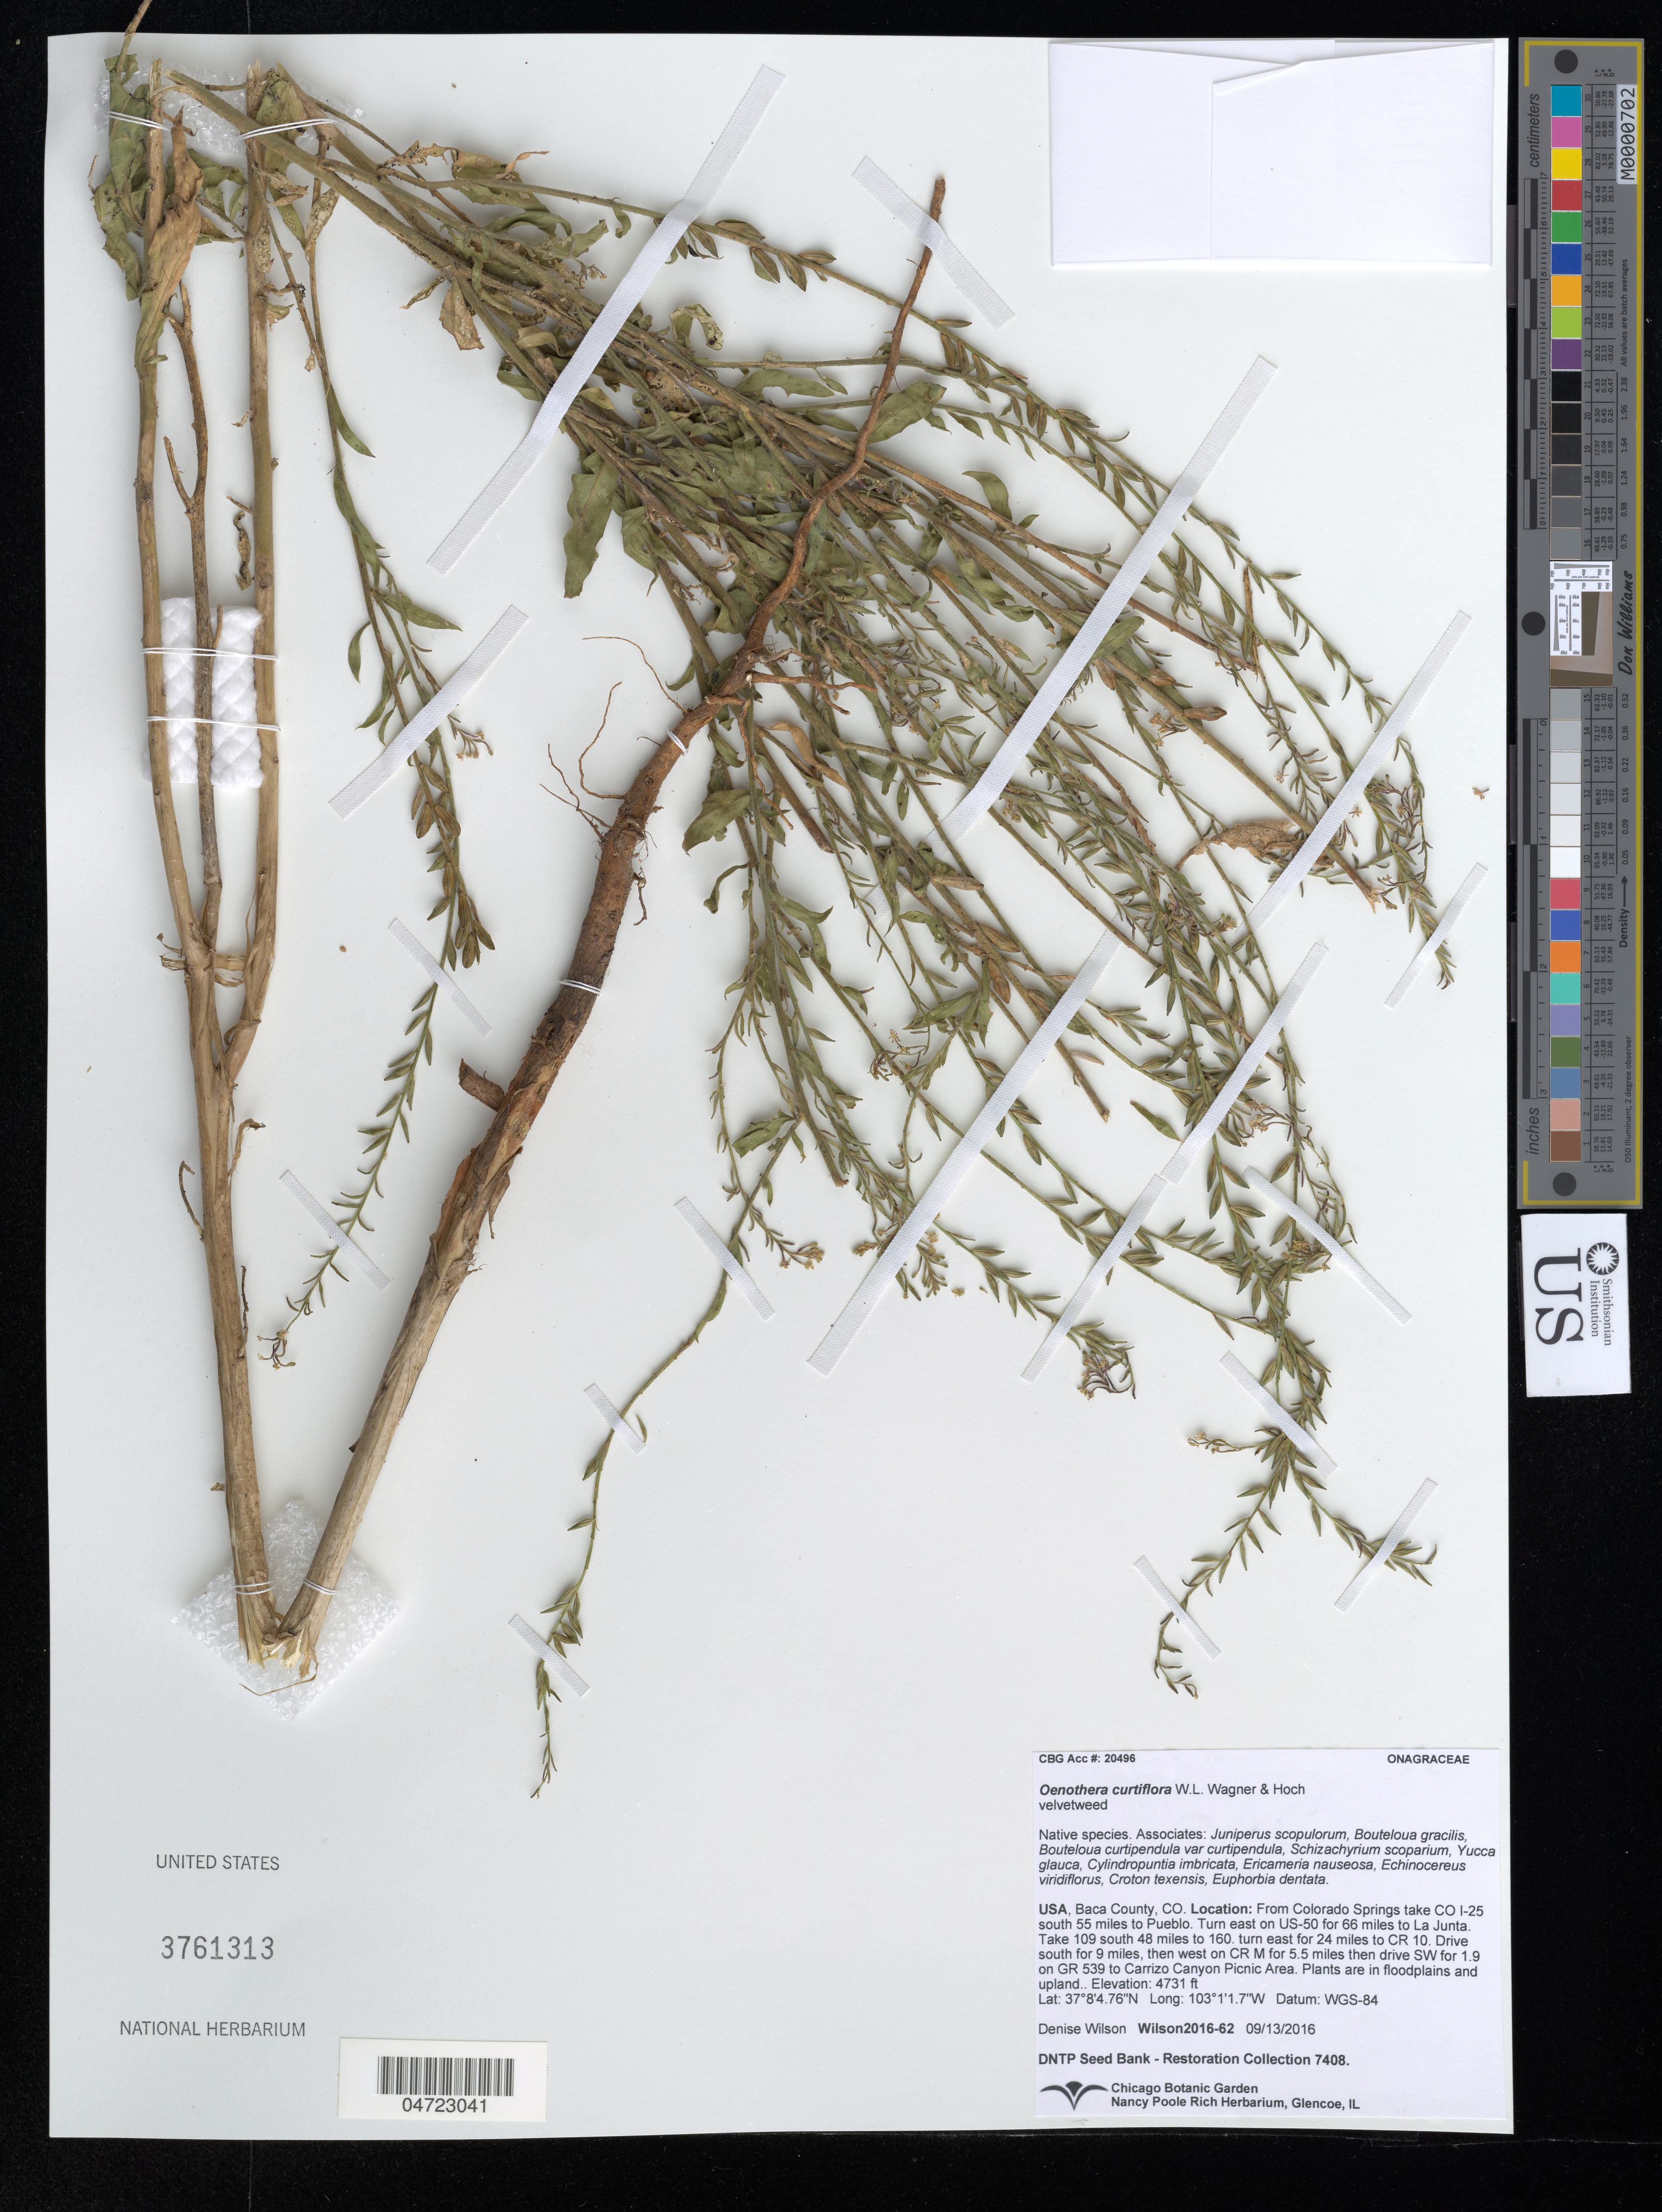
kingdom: Plantae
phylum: Tracheophyta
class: Magnoliopsida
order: Myrtales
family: Onagraceae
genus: Oenothera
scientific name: Oenothera curtiflora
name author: W.L. Wagner & Hoch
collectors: D. Wilson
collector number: Wilson2016-62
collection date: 2016-09-13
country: United States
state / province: Colorado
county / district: Baca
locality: Baca County. From Colorado Springs take CO I-25 south 55 miles to Pueblo. Turn east on US-50 for 66 miles to La Junta. Take 109 south 48 miles to 160. turn east for 24 miles to CR 10. Drive south for 9 miles, then west on CR M for 5.5 miles then drive SW for 1.9 on GR 539 to Carrizo Canyon Picnic Area.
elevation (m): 1442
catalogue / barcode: US 3761313